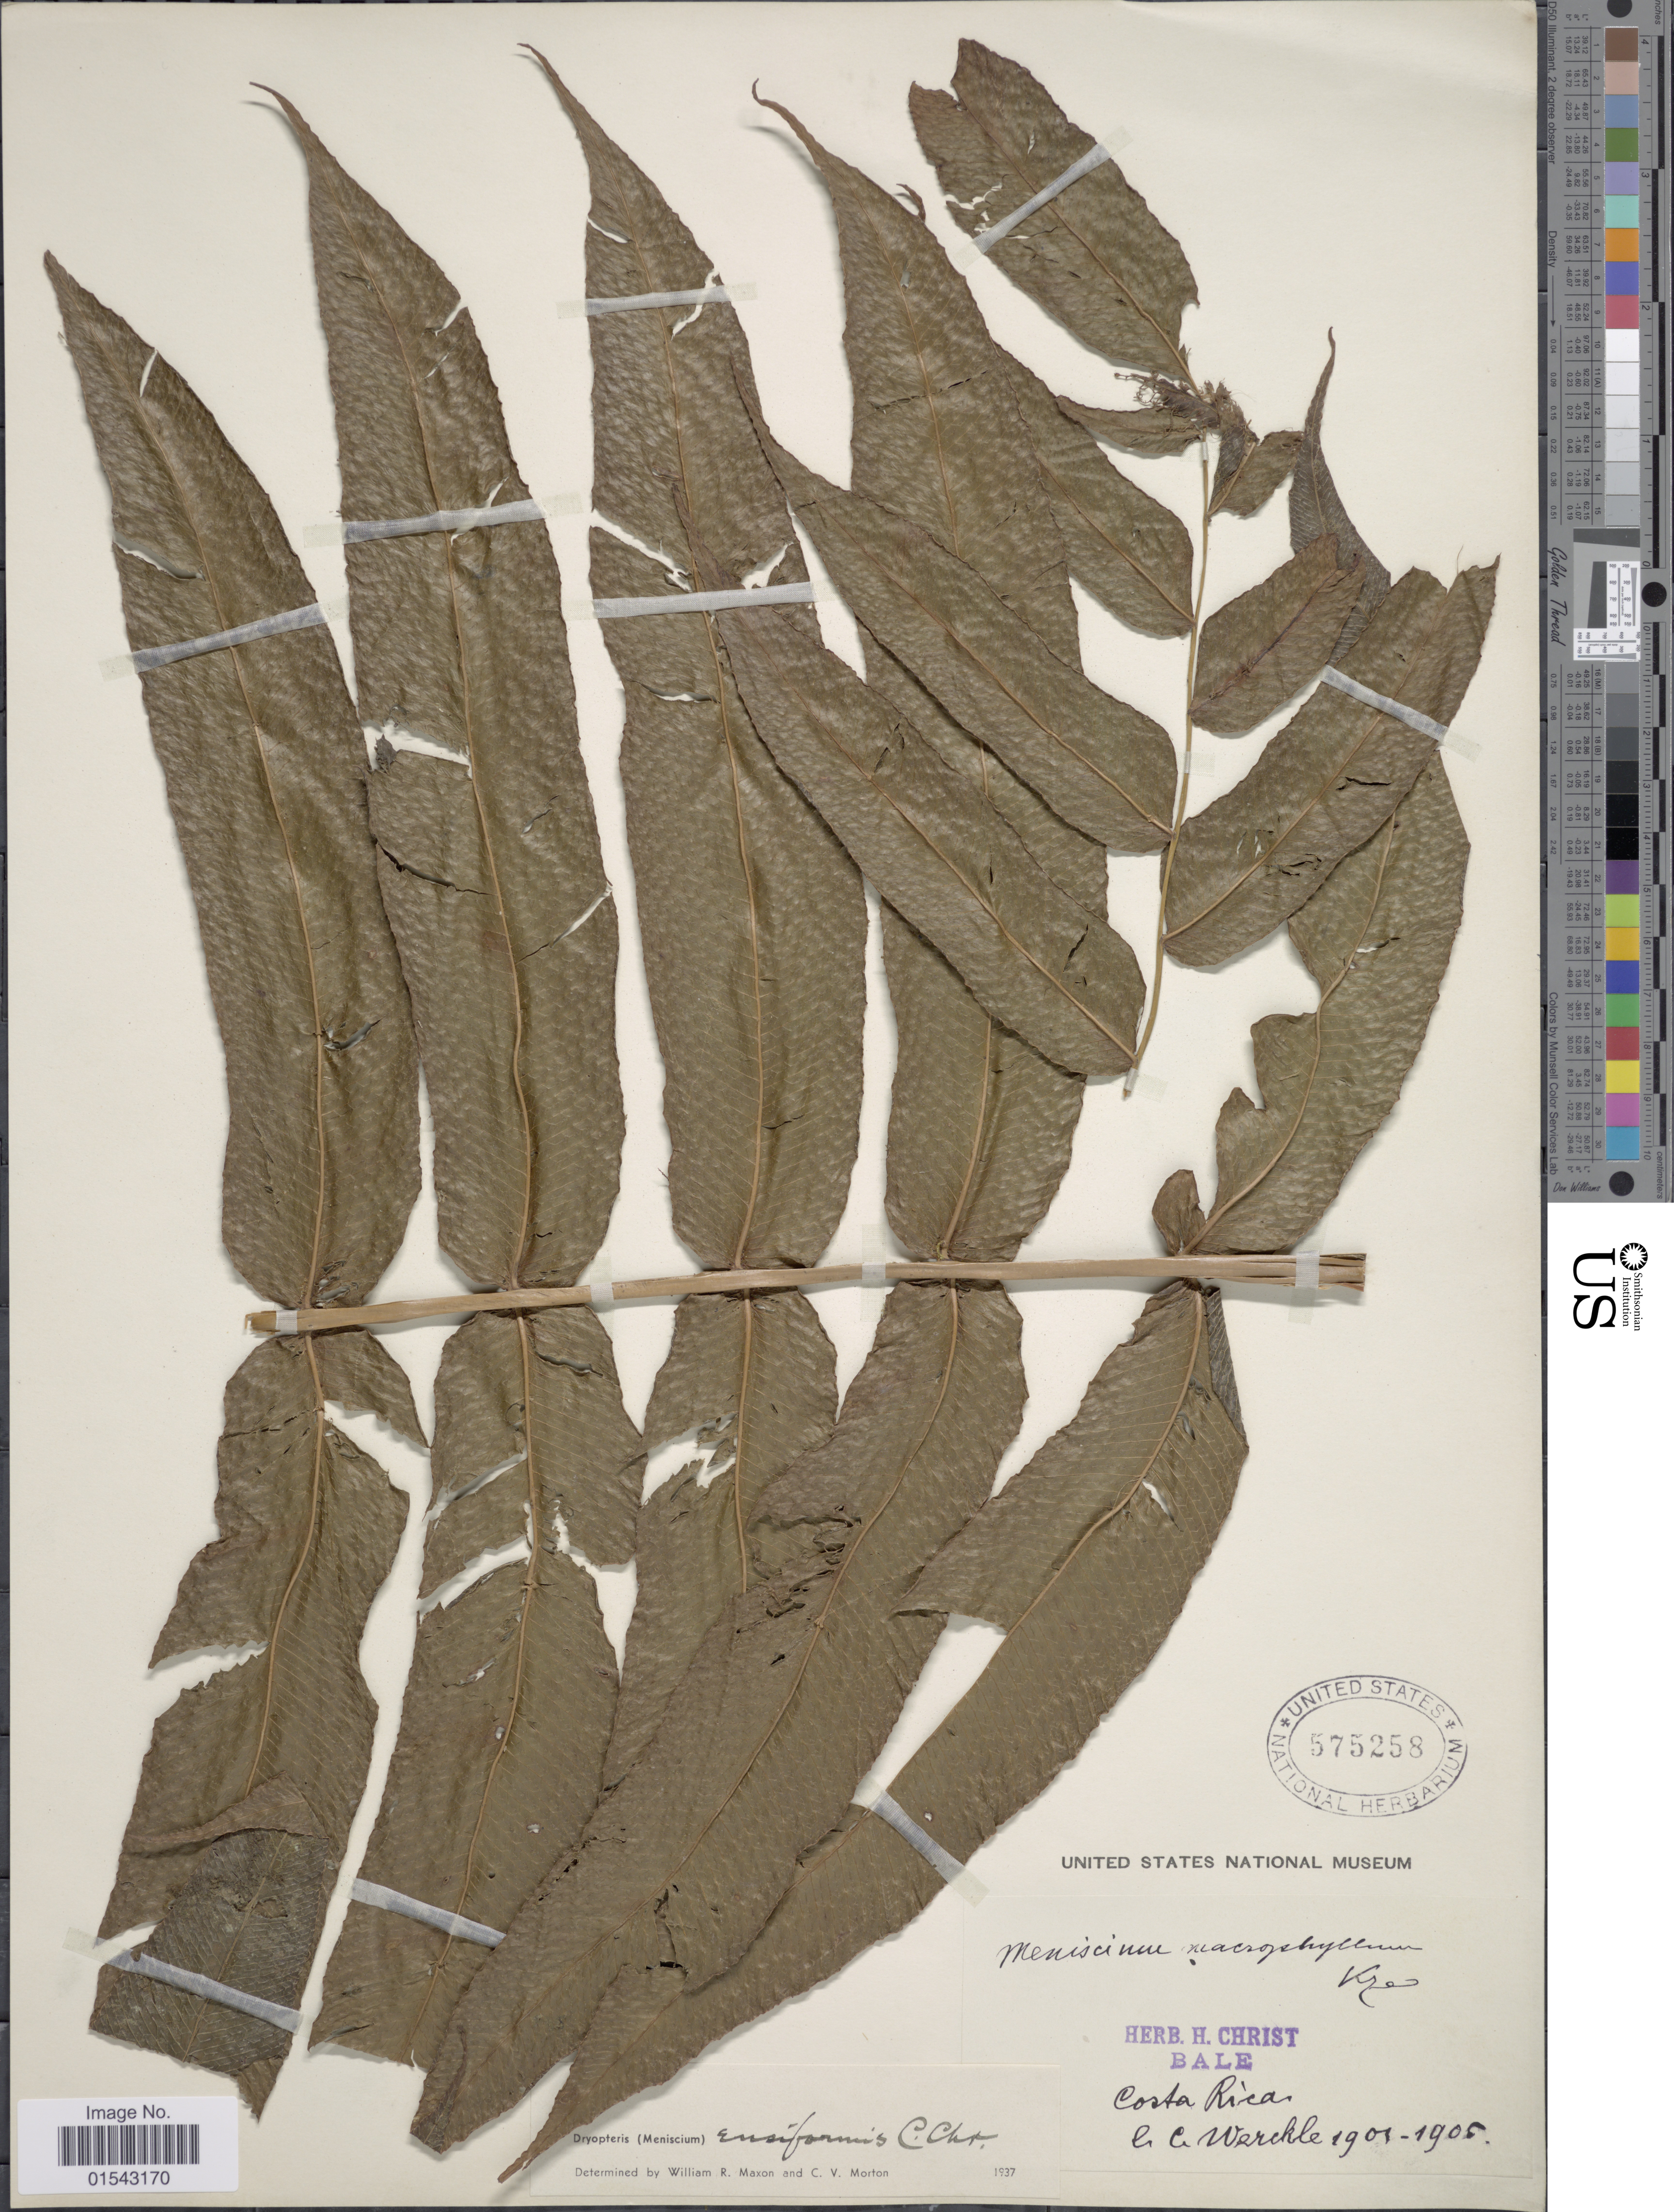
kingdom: Plantae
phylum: Tracheophyta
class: Polypodiopsida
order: Polypodiales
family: Thelypteridaceae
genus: Meniscium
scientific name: Meniscium ensiforme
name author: (C. Chr.) Pic. Serm.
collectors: C. C Wercklé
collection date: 1901/1905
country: Costa Rica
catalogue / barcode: US 575258